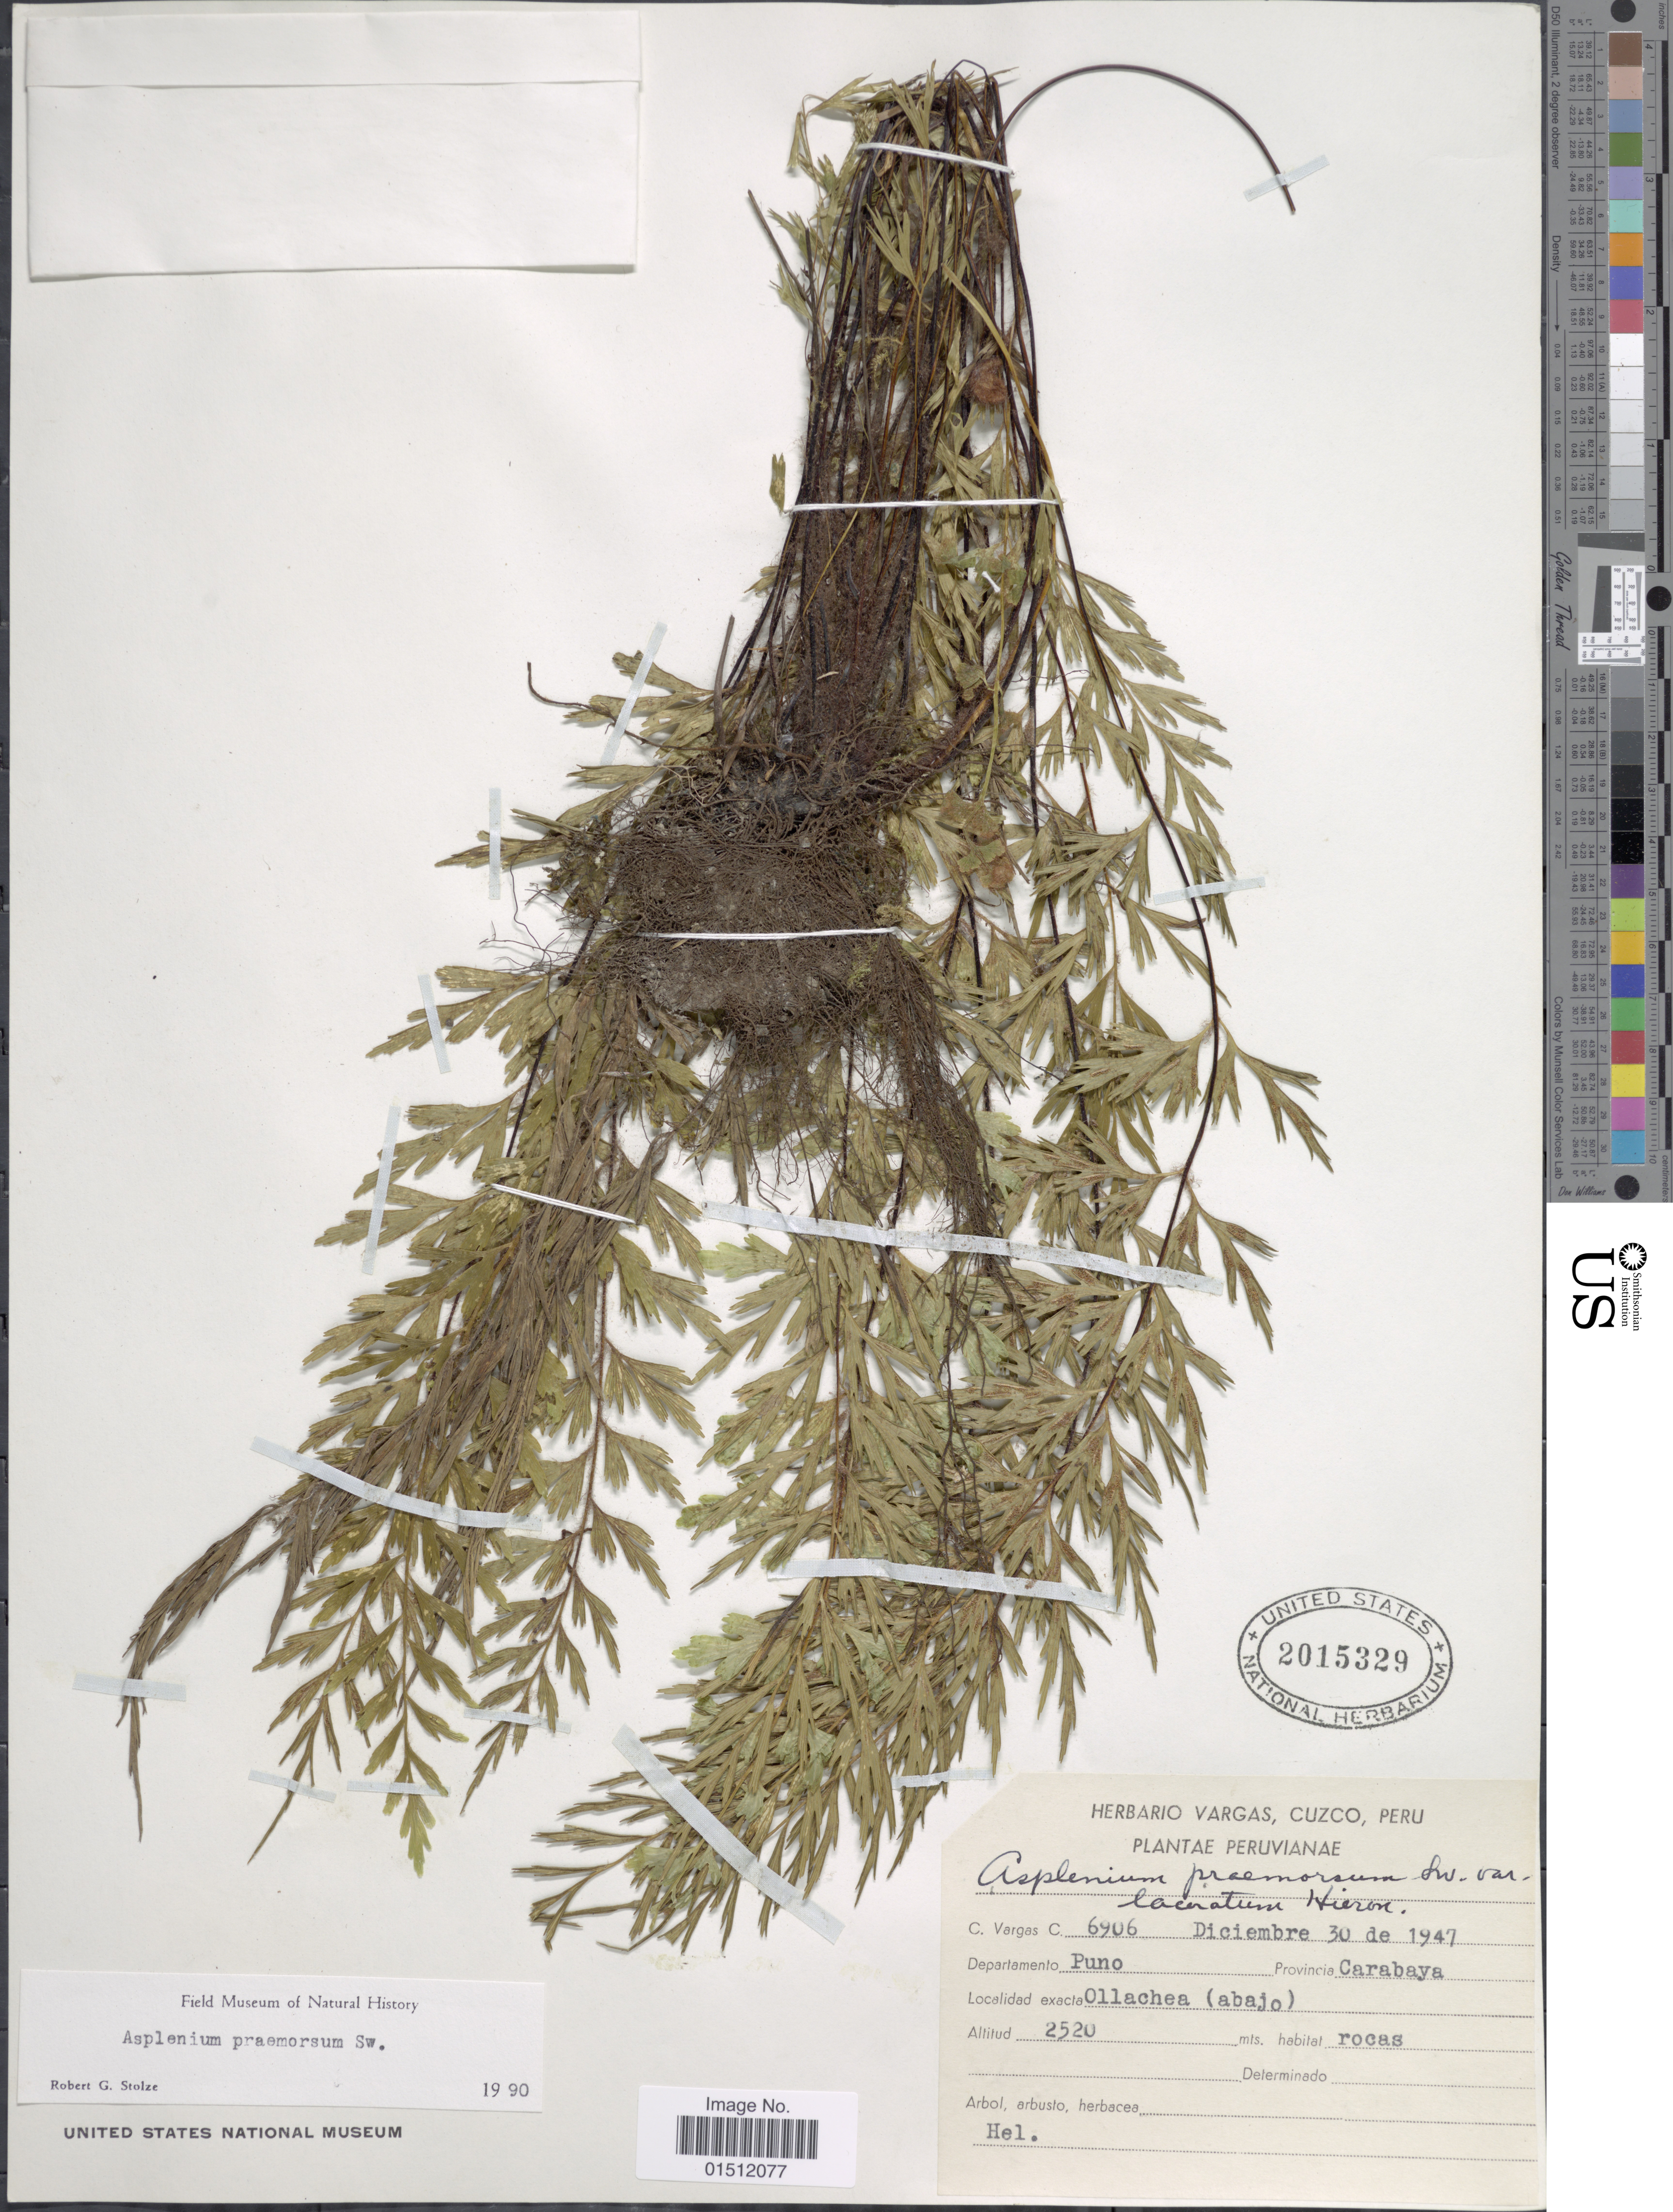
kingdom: Plantae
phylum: Tracheophyta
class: Polypodiopsida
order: Polypodiales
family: Aspleniaceae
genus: Asplenium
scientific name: Asplenium praemorsum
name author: Sw.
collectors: C. Vargas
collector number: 6906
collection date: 1947-12-30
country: Peru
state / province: Puno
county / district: Carabaya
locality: Peruvianae, Puno, Carabaya, Ollachea (abajo)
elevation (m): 2520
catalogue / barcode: US 2015329